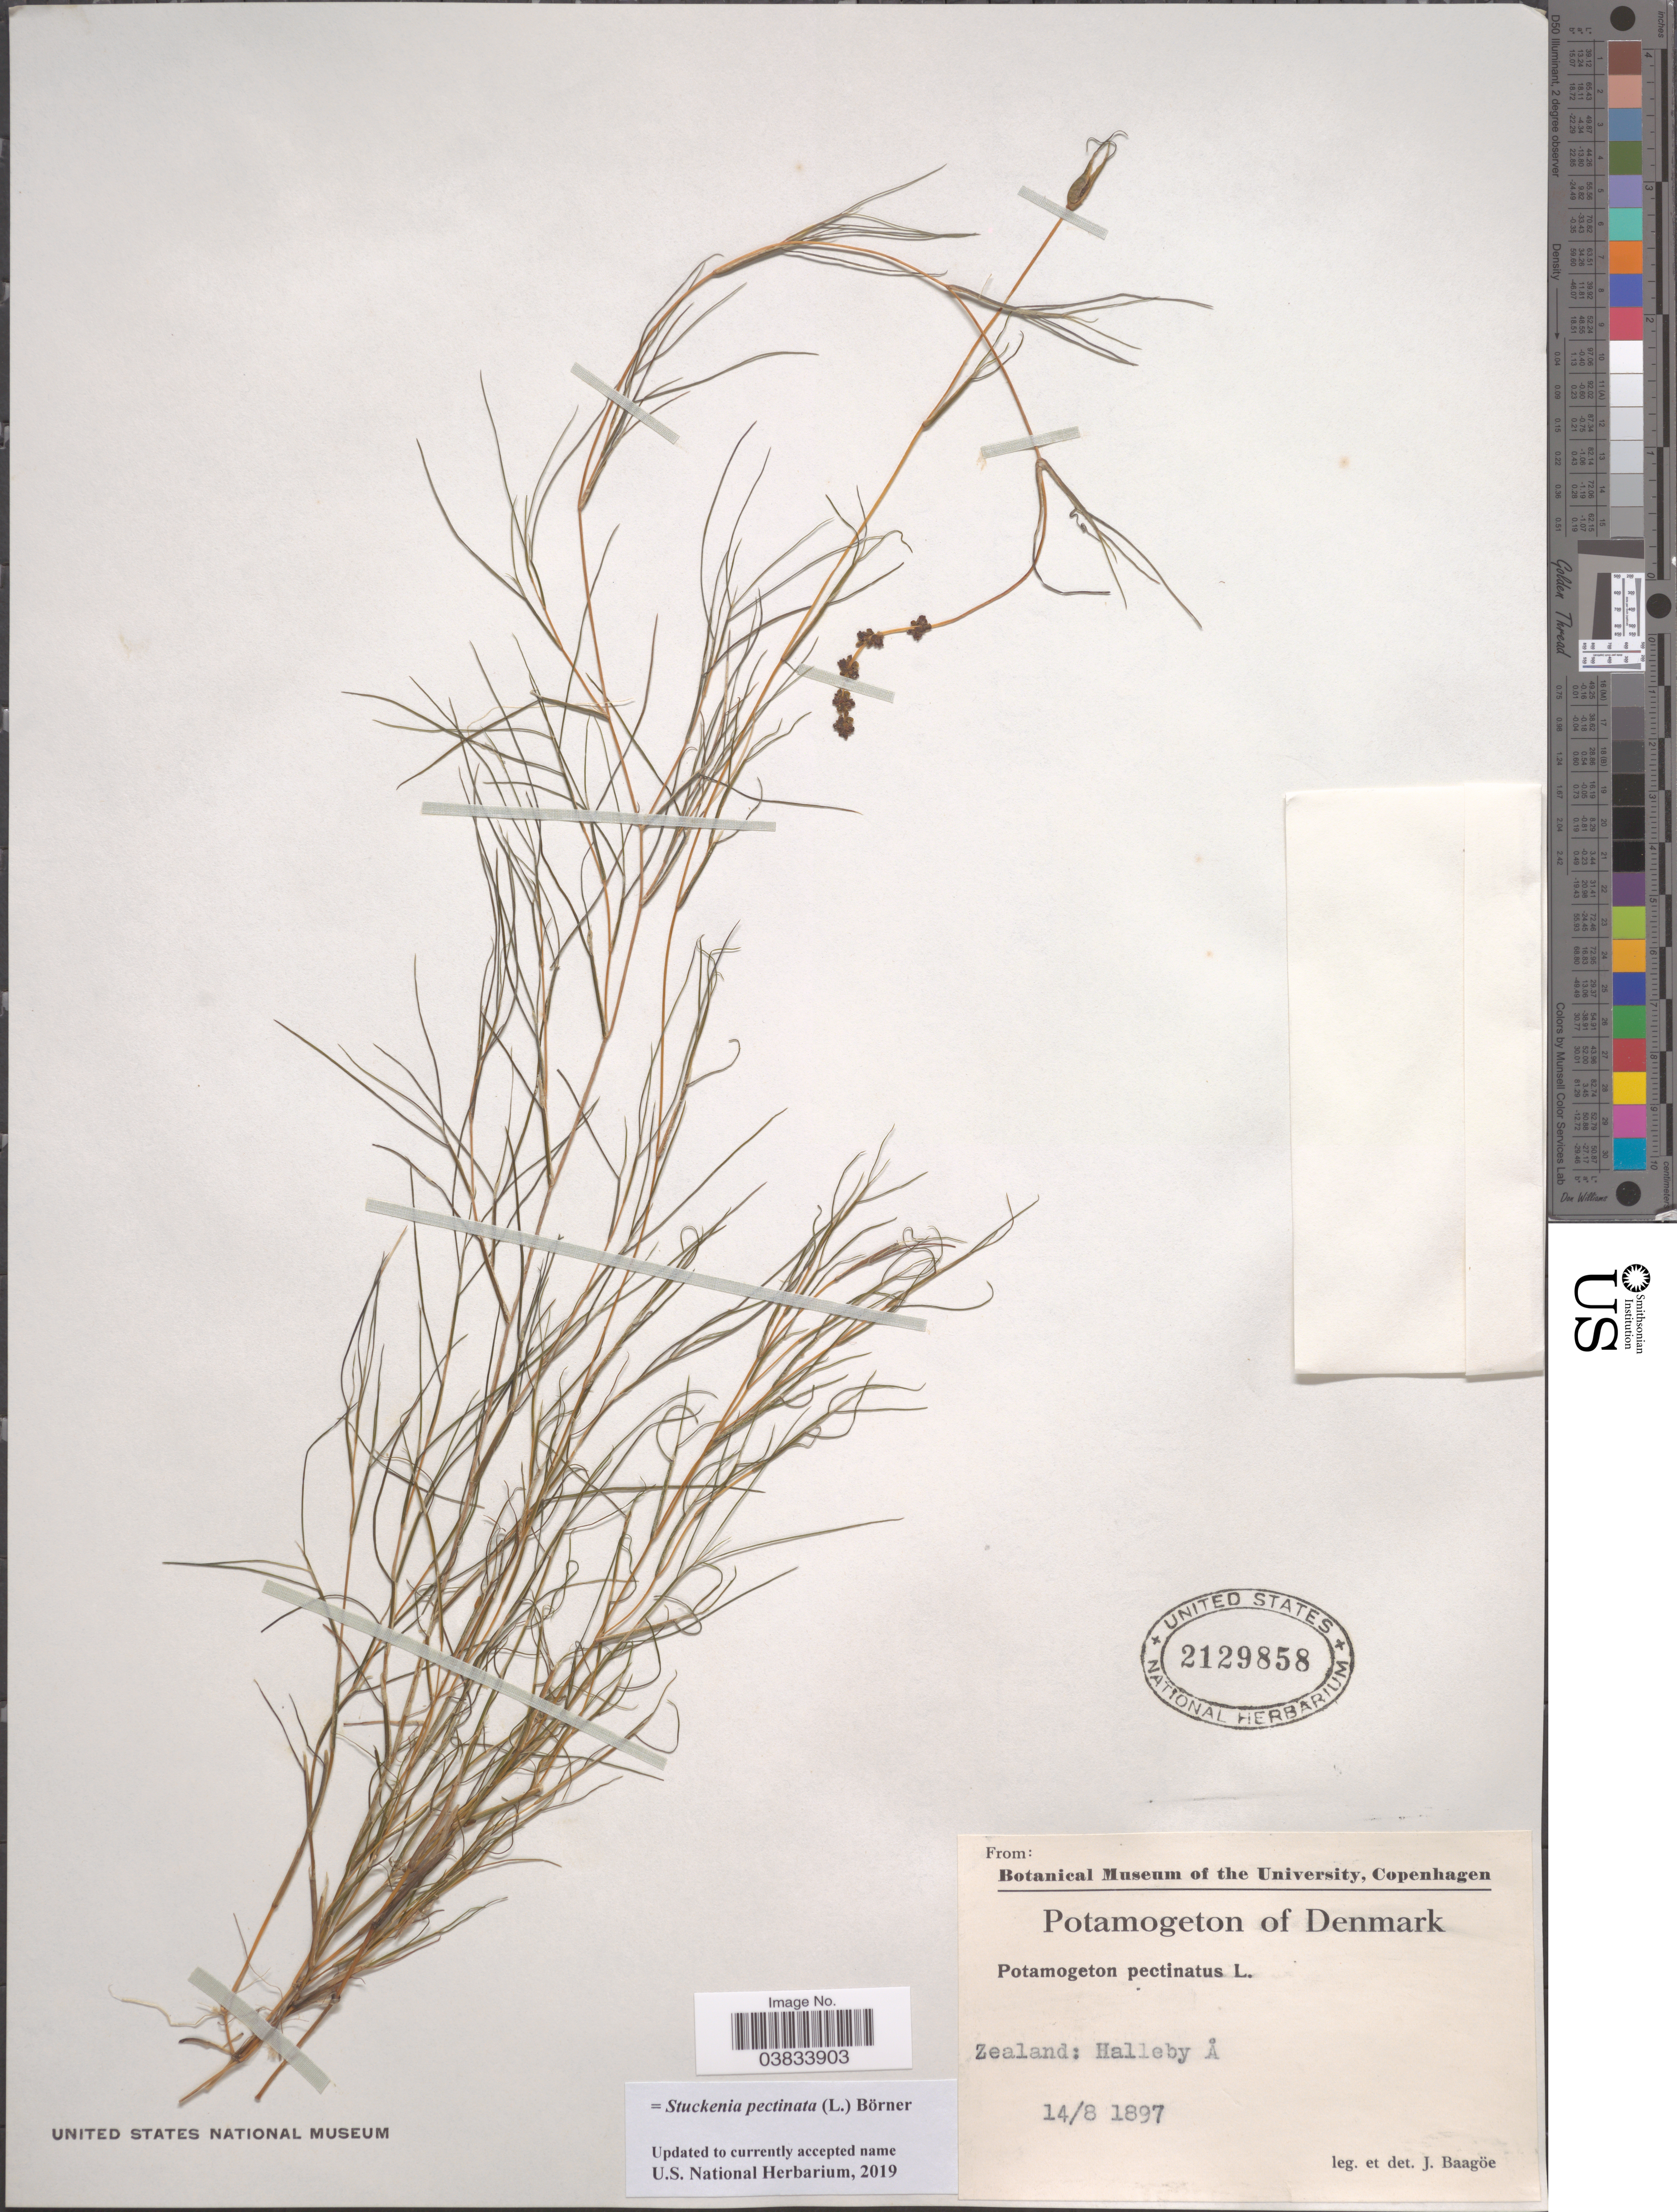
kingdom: Plantae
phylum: Tracheophyta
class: Liliopsida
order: Alismatales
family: Potamogetonaceae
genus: Stuckenia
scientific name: Stuckenia pectinata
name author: (L.) Börner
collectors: J. Baagoe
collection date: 1897-08-14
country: Denmark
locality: Zealand: Halleby Å.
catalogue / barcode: US 2129858